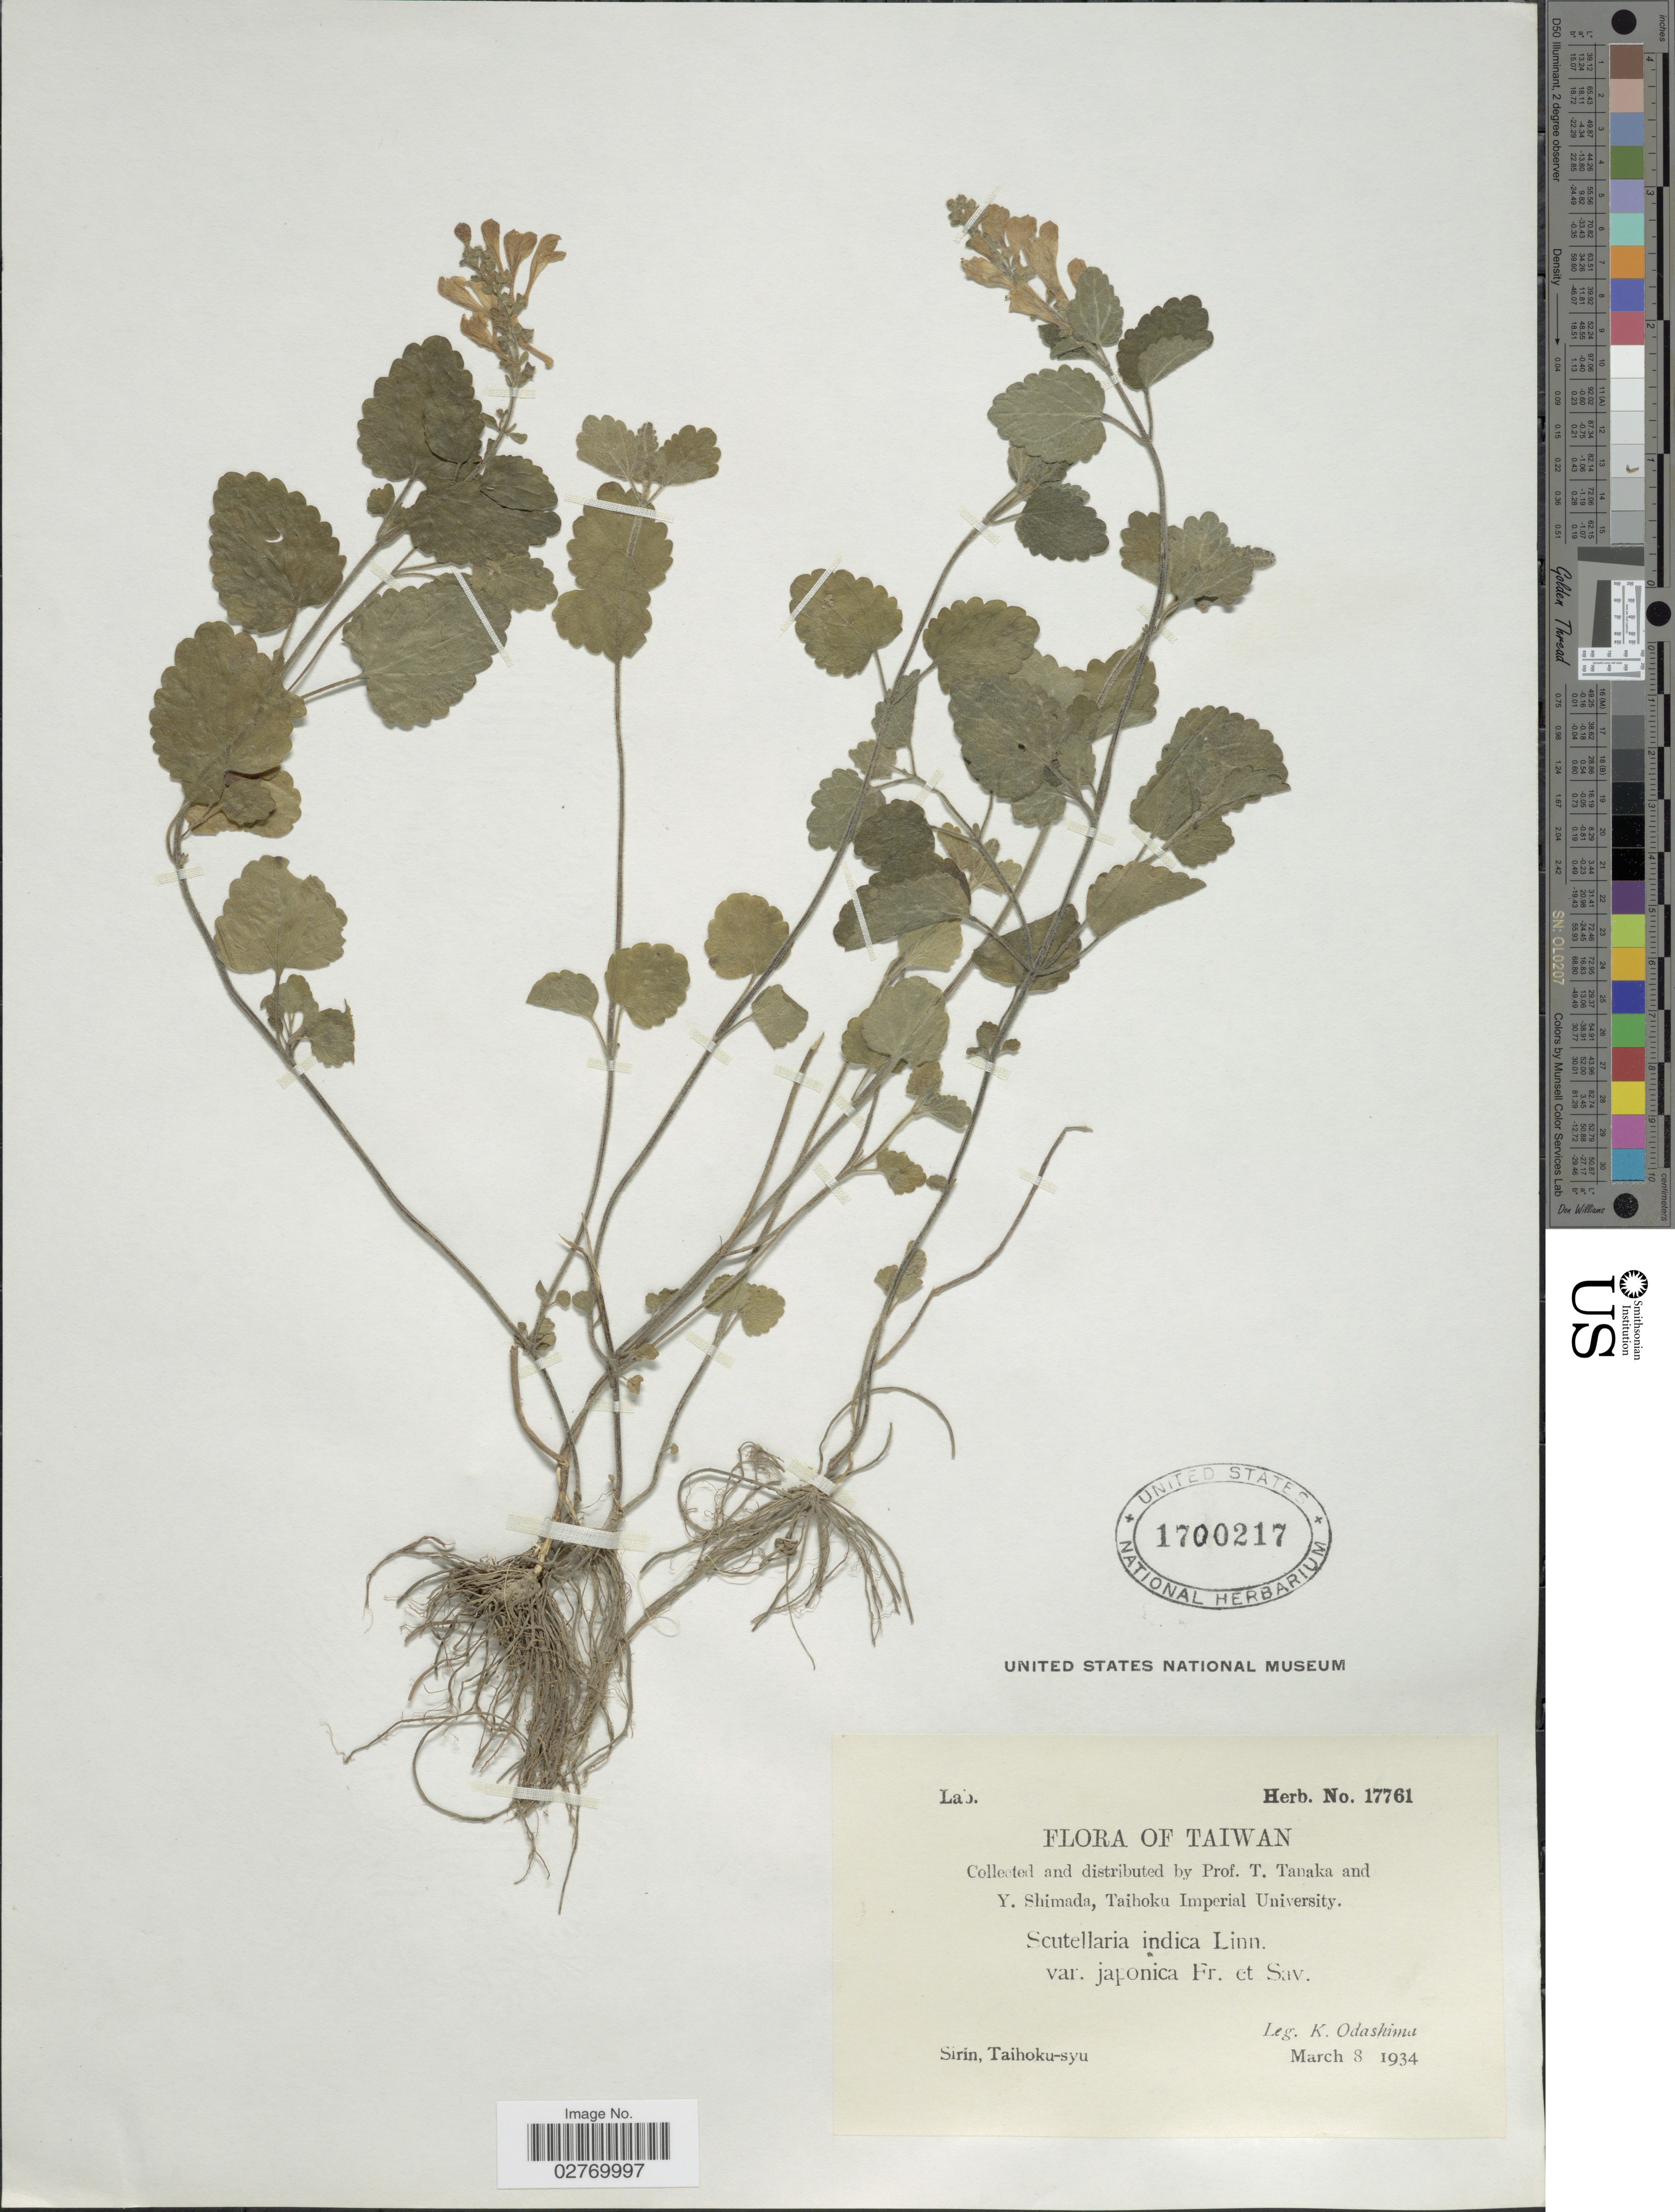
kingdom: Plantae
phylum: Tracheophyta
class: Magnoliopsida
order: Lamiales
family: Lamiaceae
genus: Scutellaria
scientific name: Scutellaria indica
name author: L.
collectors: K. Odashima, T. Tanaka & Y. Shimada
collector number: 17761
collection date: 1934-03-08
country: Taiwan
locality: Sirin, Taihoku-syu.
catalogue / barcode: US 1700217